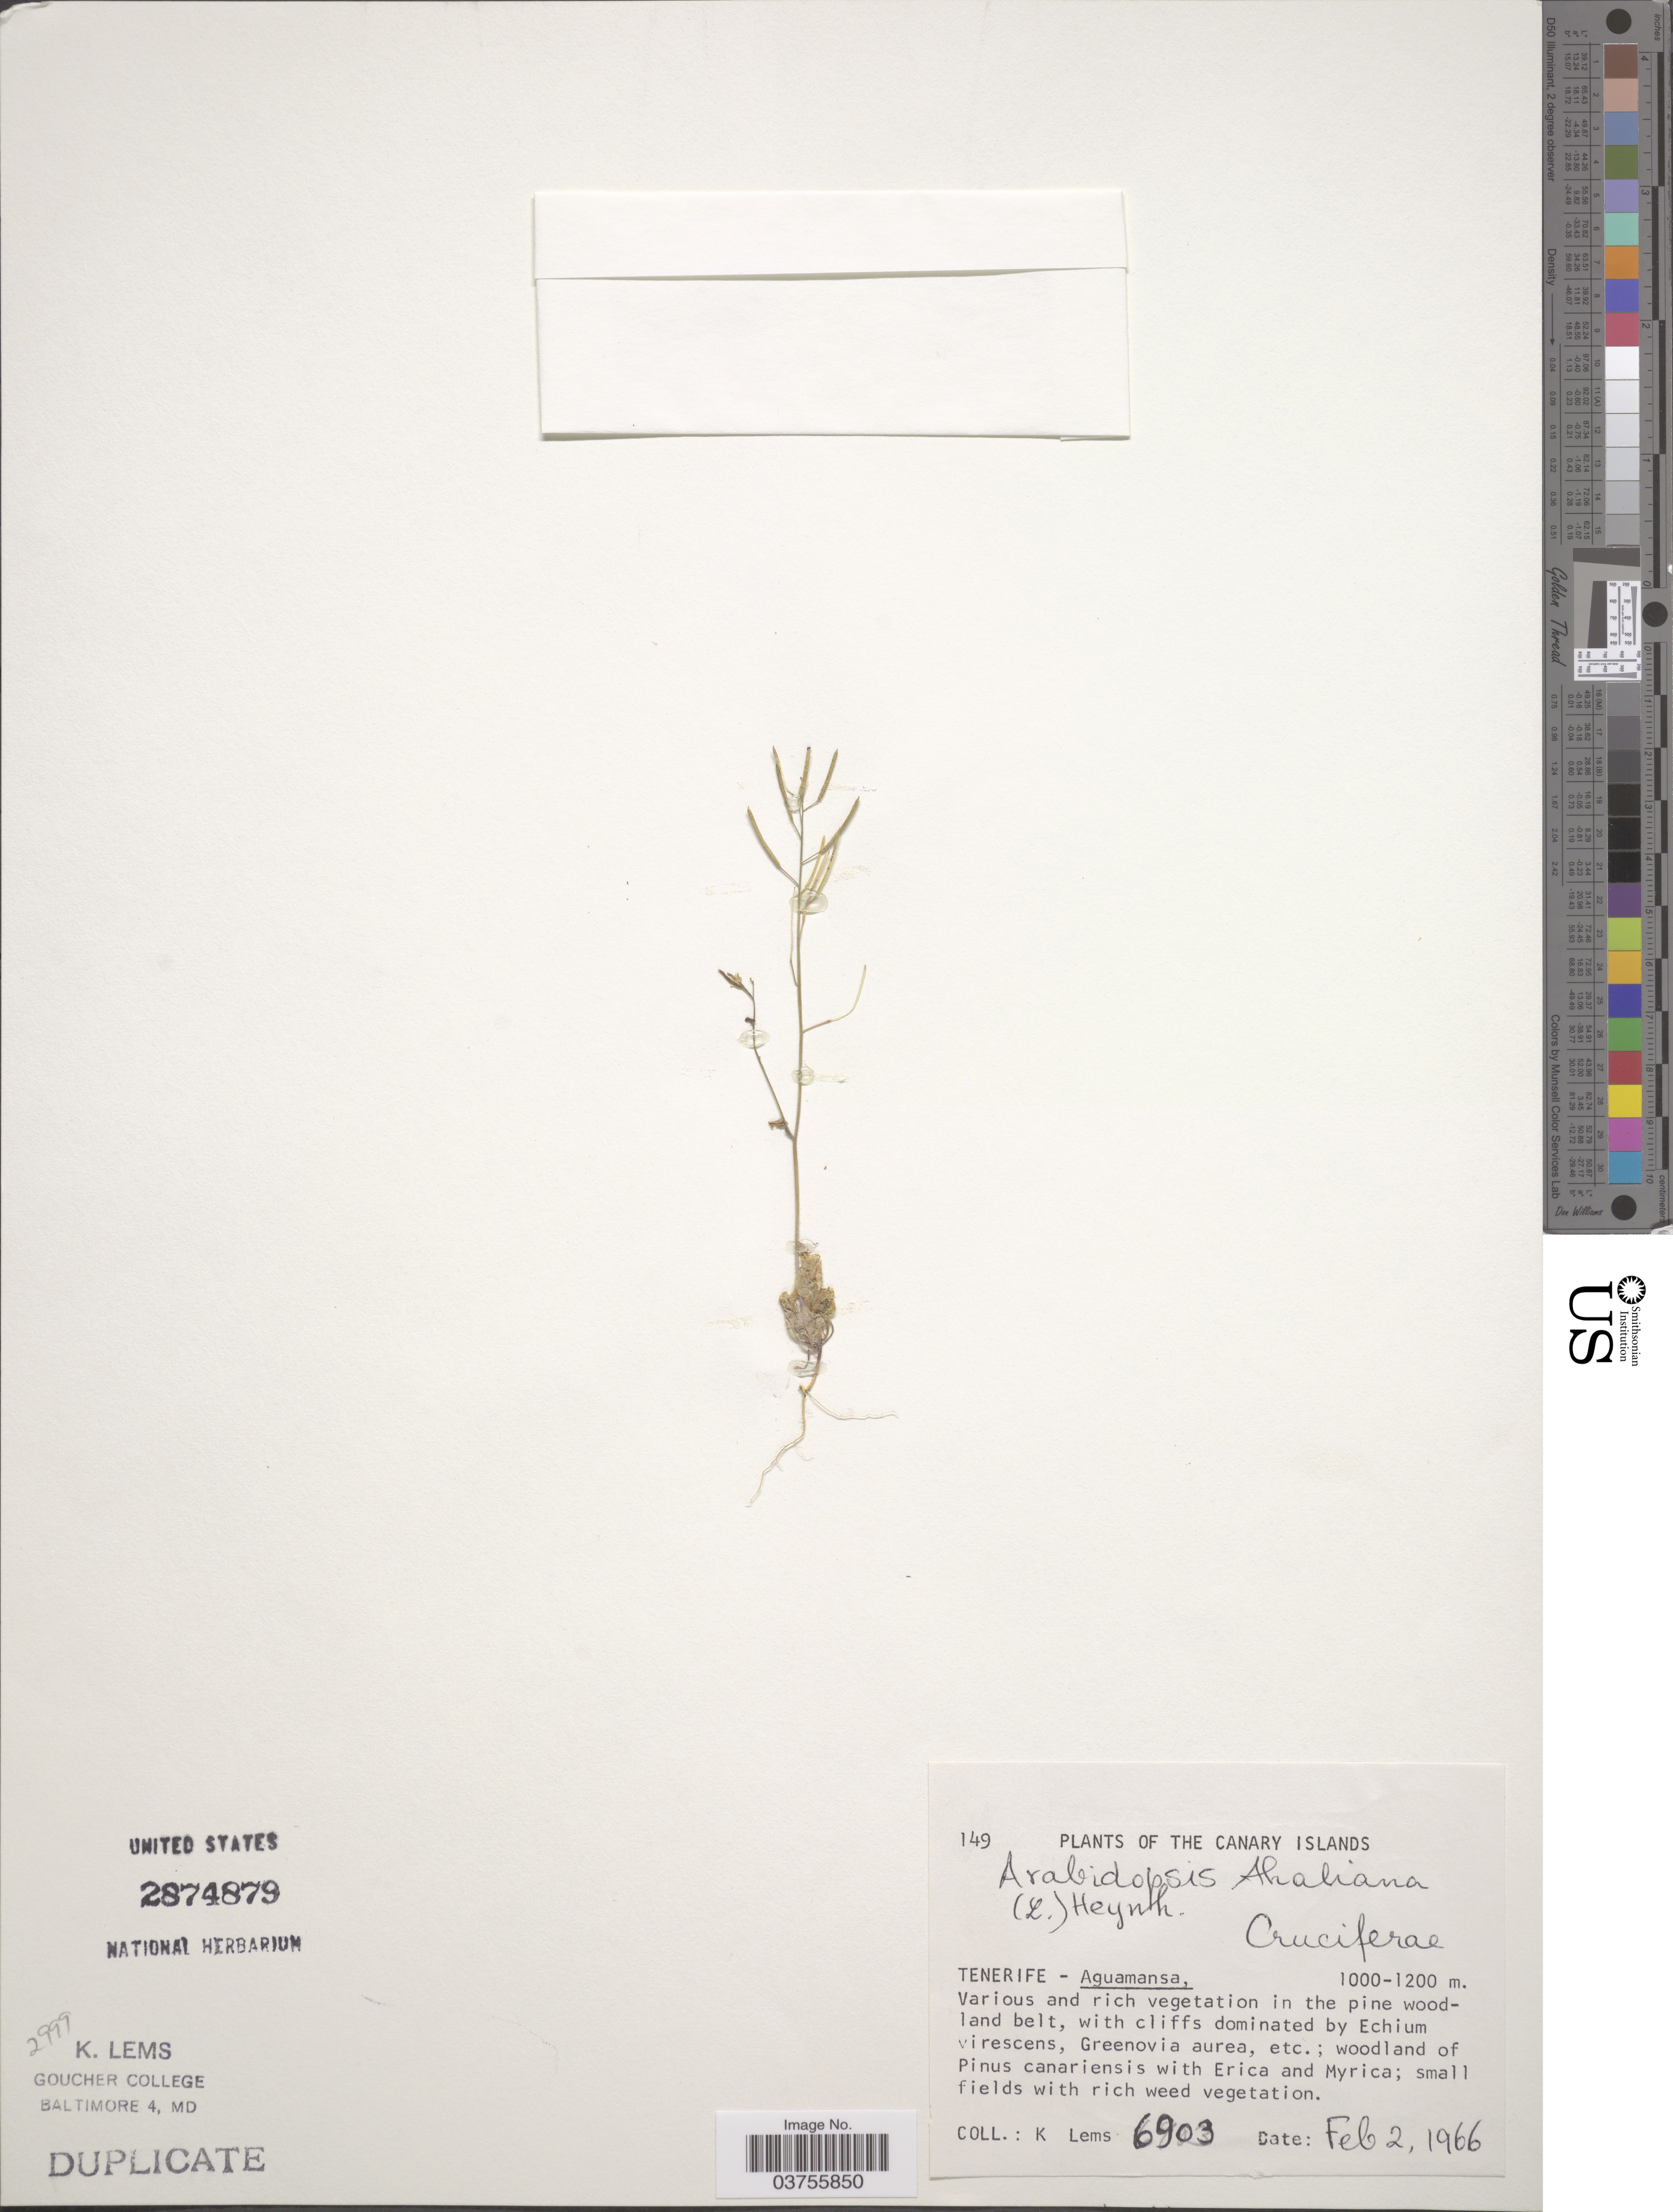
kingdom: Plantae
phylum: Tracheophyta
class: Magnoliopsida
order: Brassicales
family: Brassicaceae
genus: Arabidopsis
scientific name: Arabidopsis thaliana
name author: (L.) Heynh.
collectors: K. Lems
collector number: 6903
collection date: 1966-02-02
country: Spain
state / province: Canarias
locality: The Canary Islands. Tenerife - Aguamansa.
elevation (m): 1000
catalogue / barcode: US 2874879